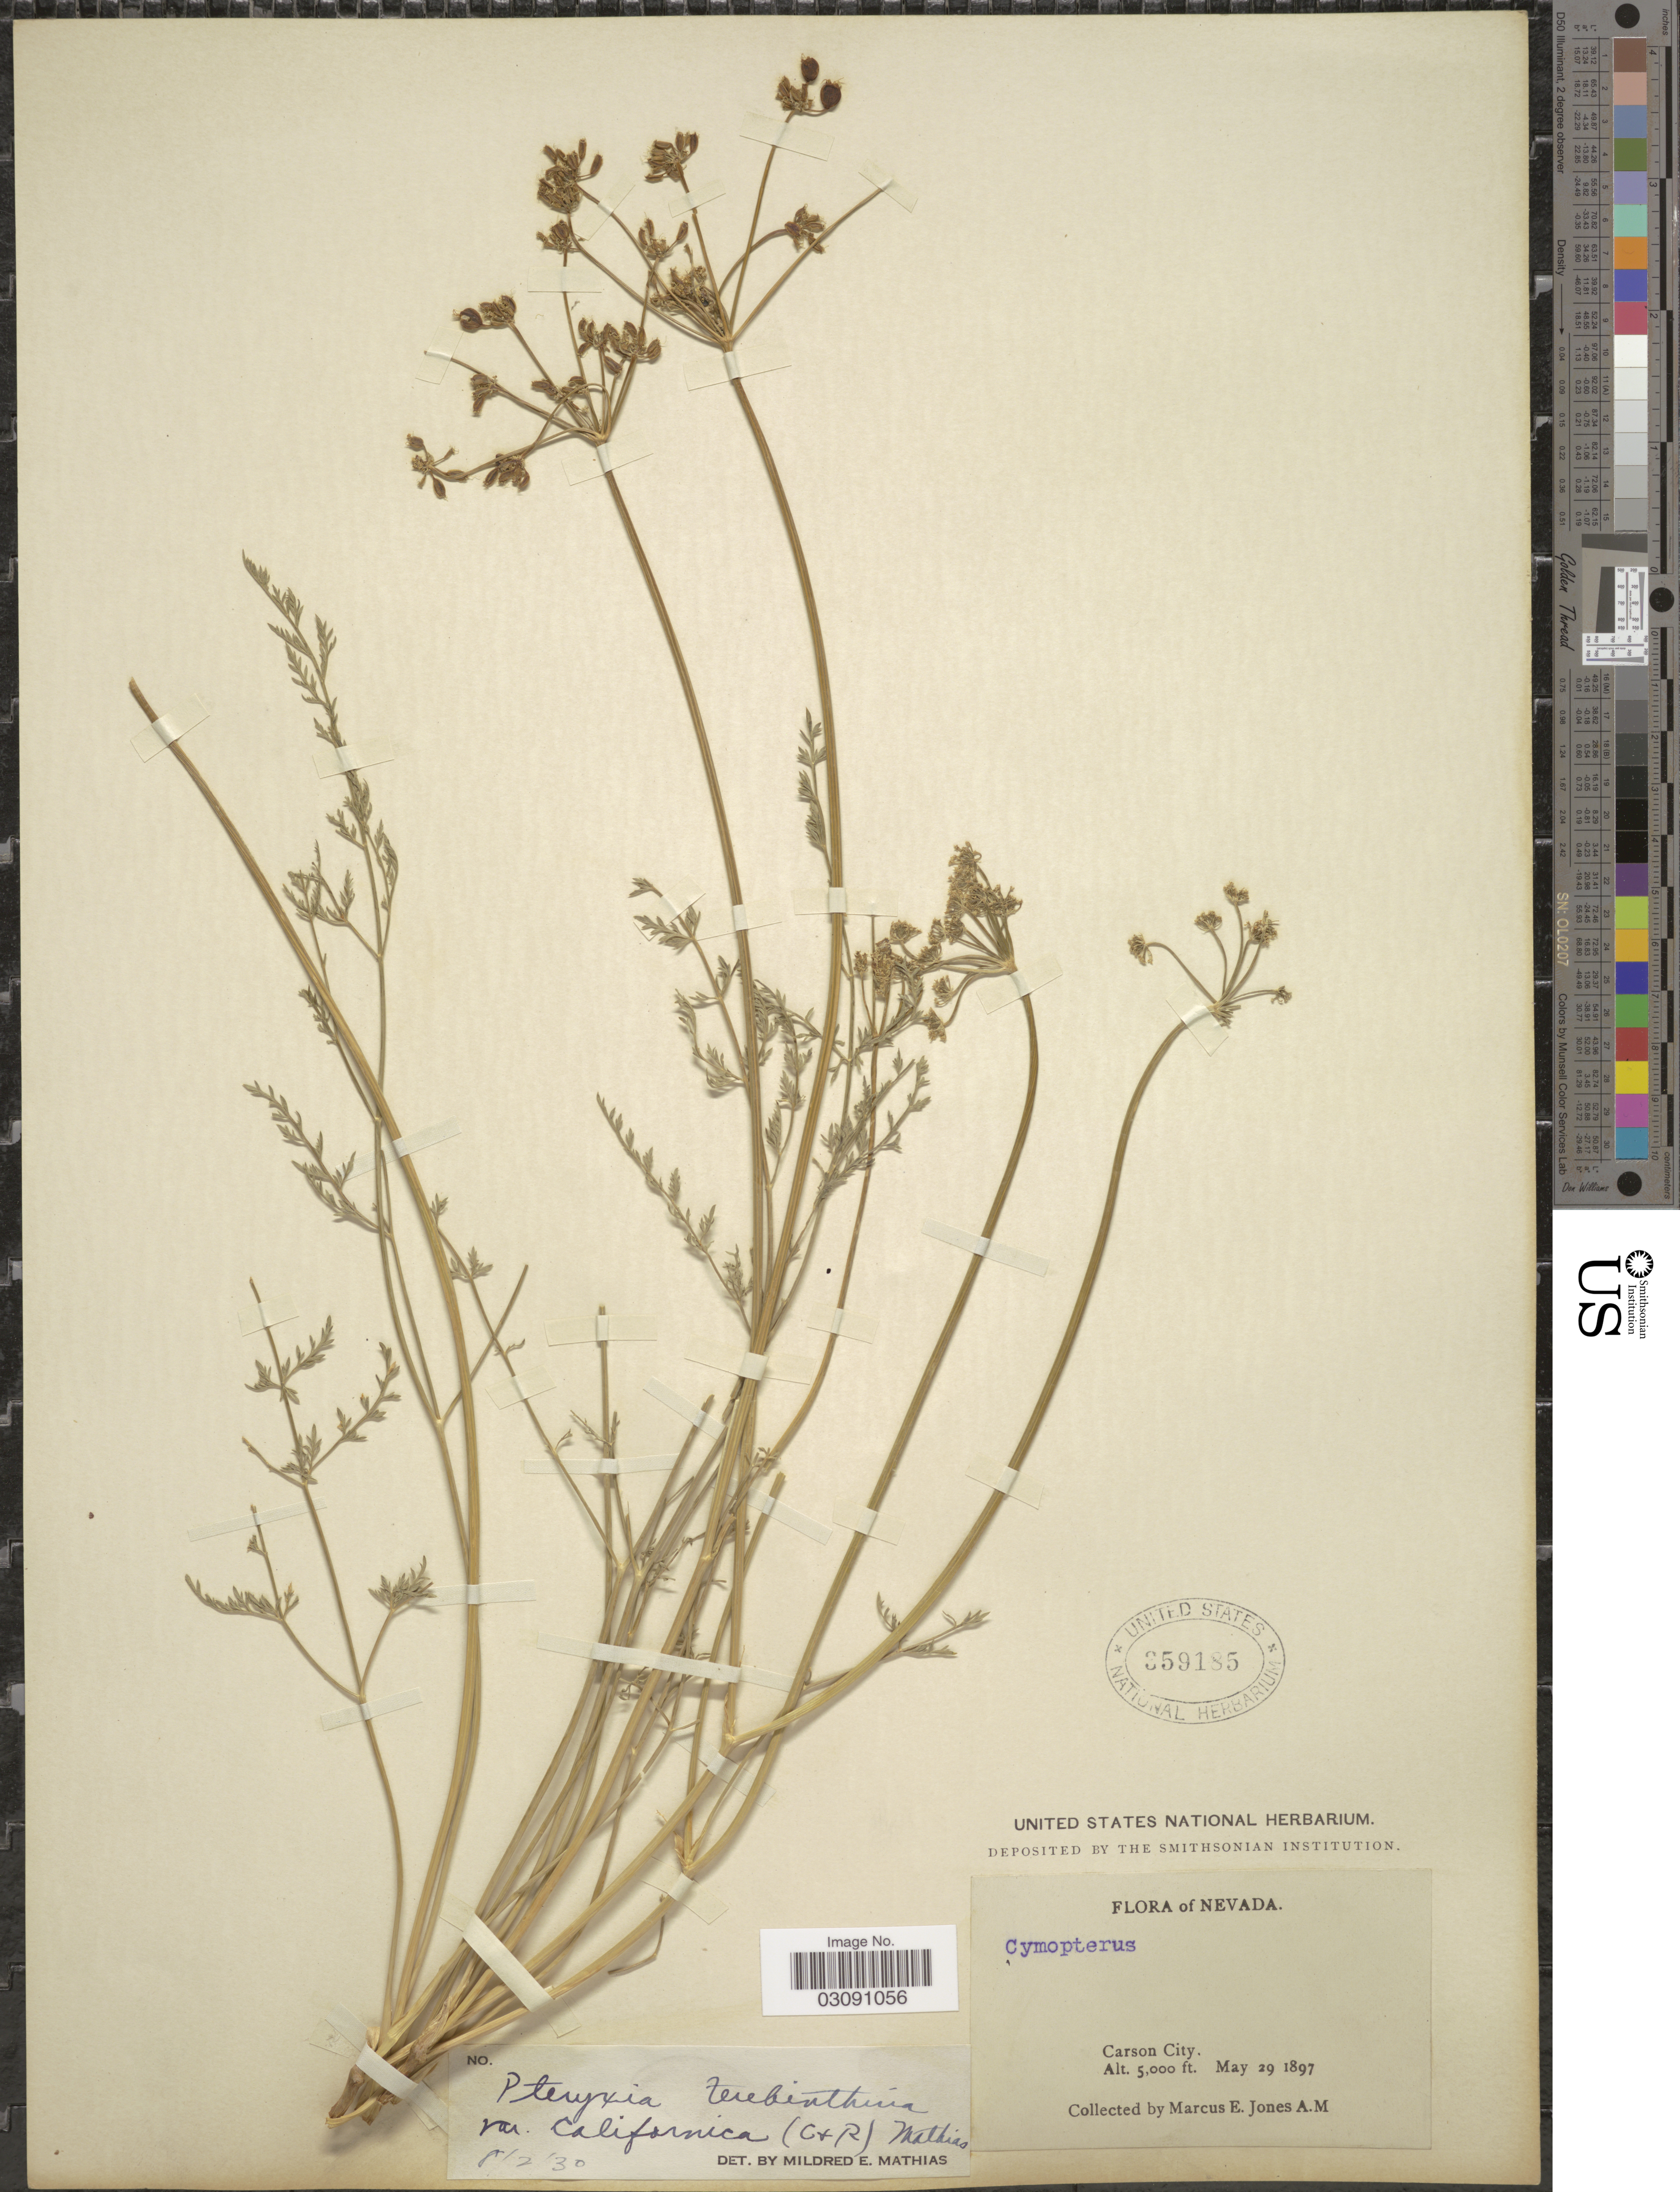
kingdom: Plantae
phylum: Tracheophyta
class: Magnoliopsida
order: Apiales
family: Apiaceae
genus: Pteryxia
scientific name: Pteryxia terebinthina var. californica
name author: (J.M. Coult. & Rose) Mathias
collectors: M. E. Jones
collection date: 1897-05-29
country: United States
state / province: Nevada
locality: Carson City.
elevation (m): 1524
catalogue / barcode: US 359185